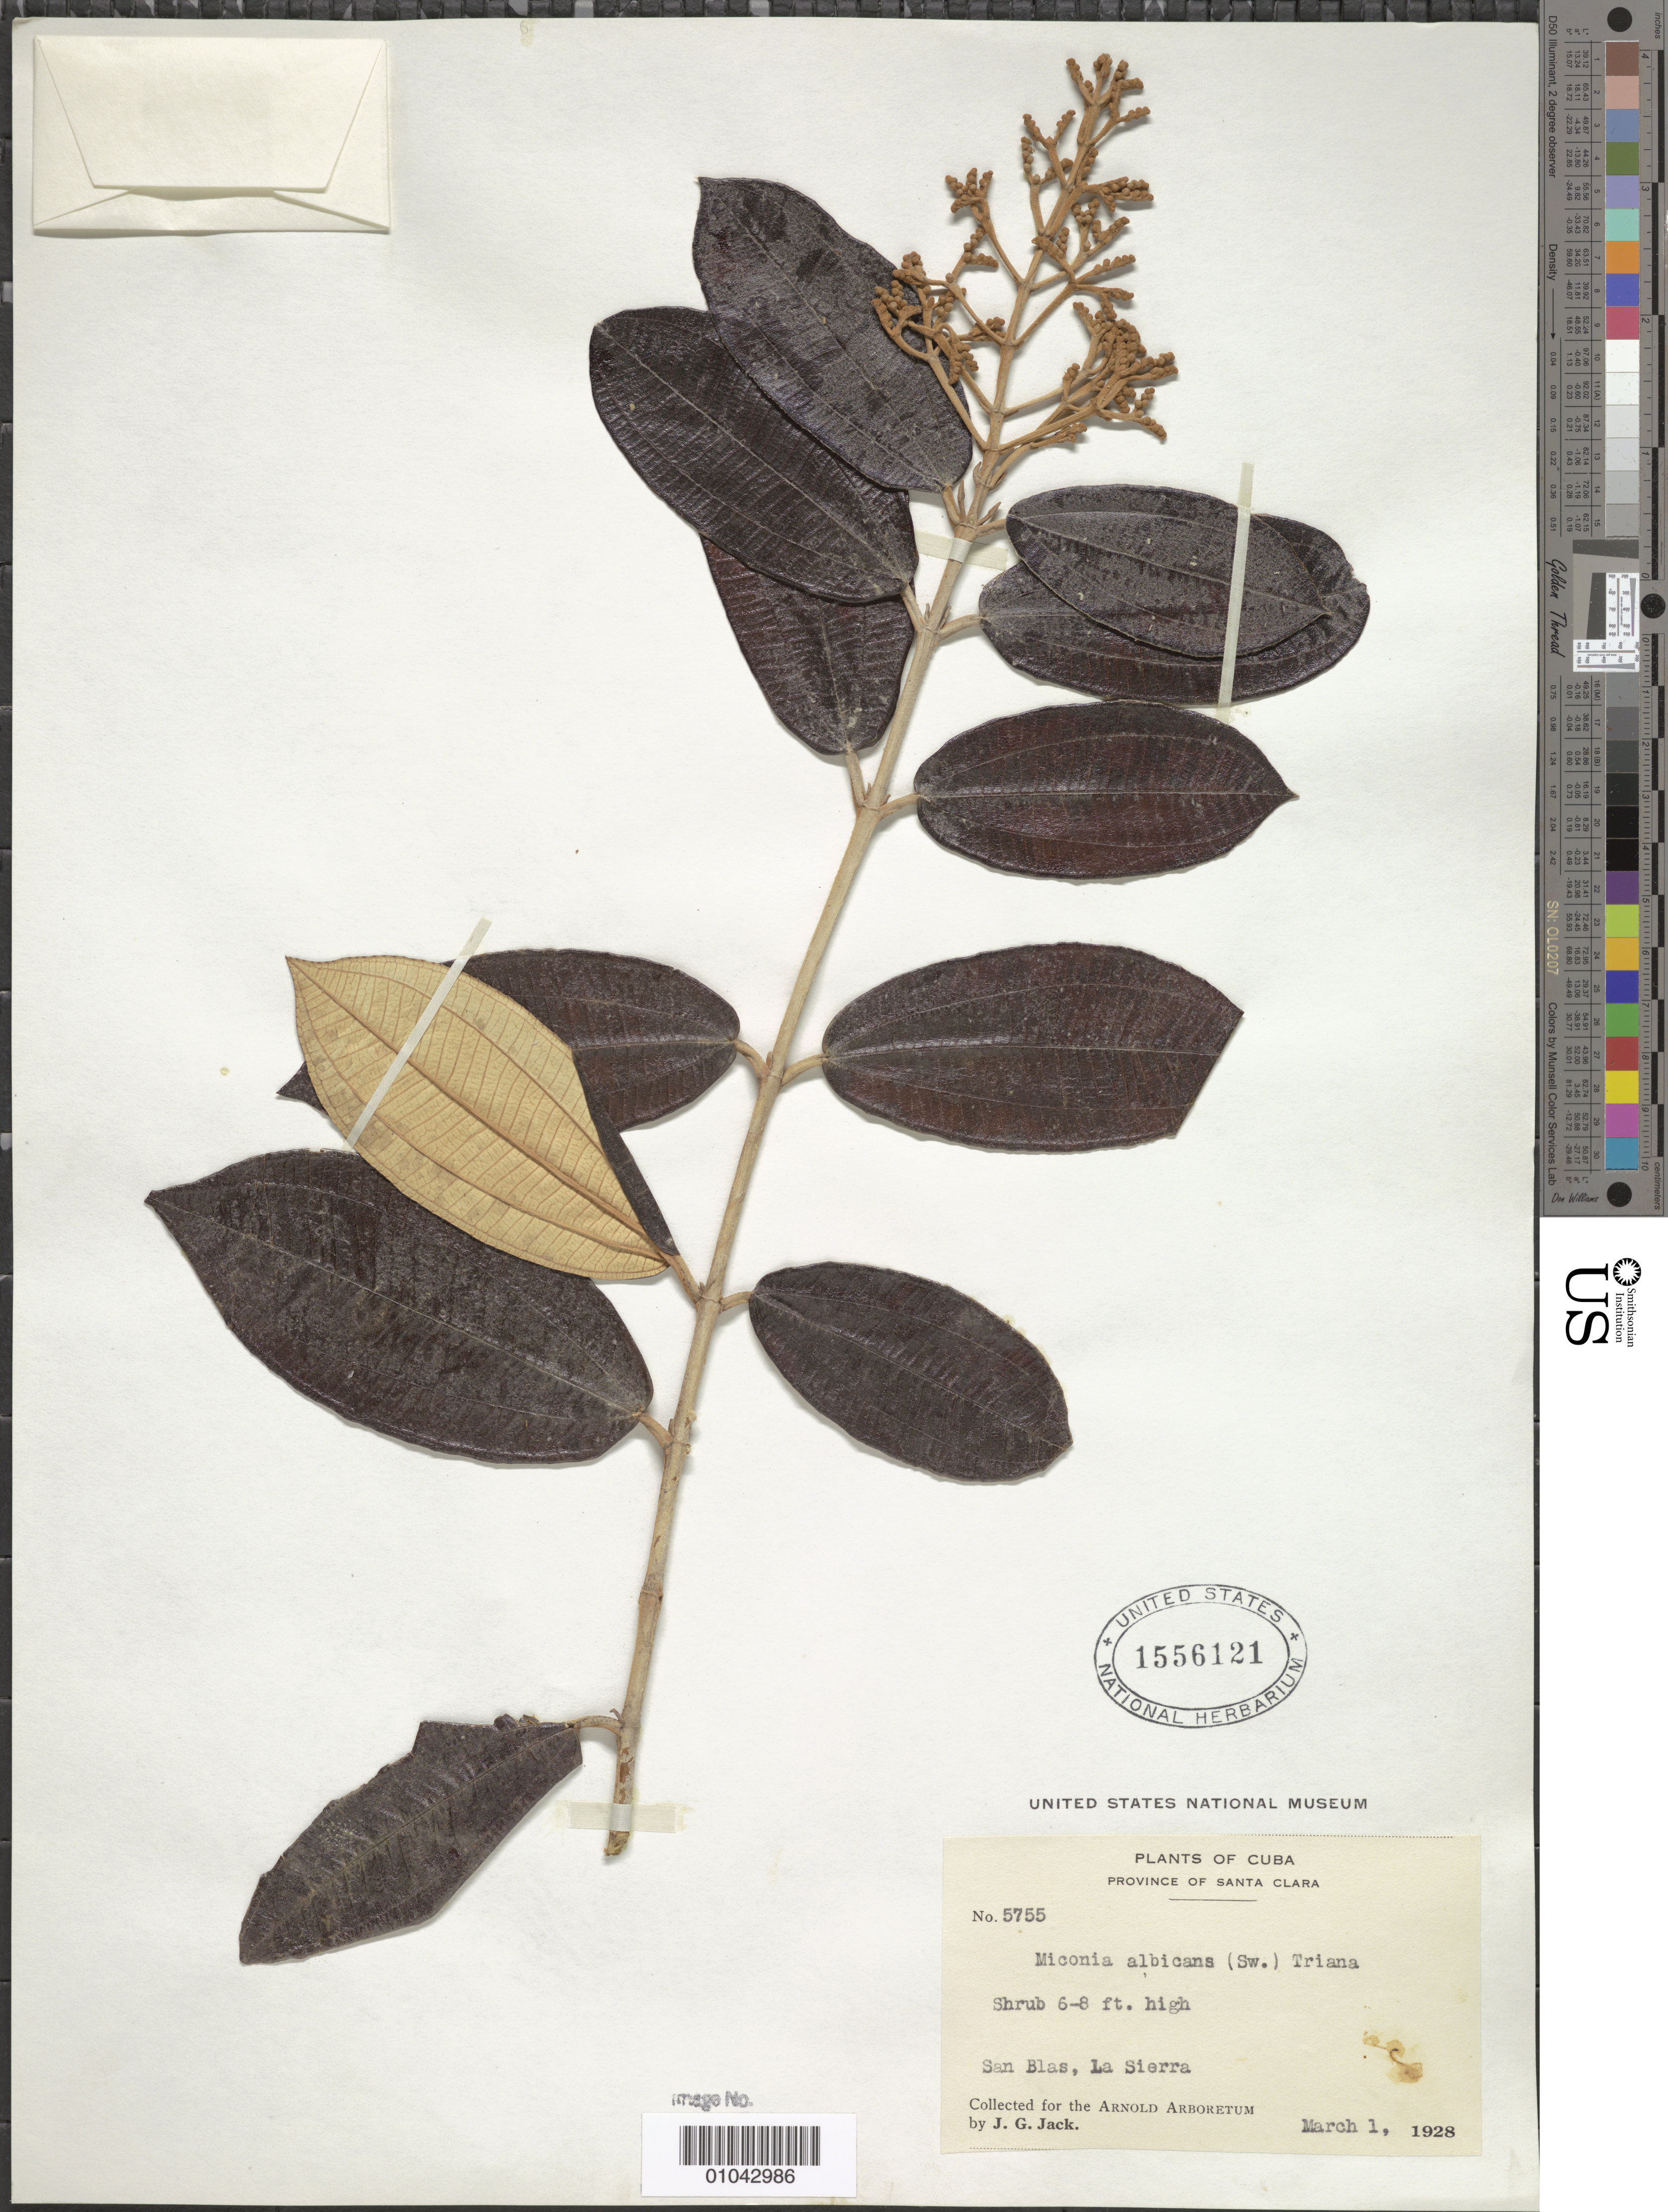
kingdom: Plantae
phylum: Tracheophyta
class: Magnoliopsida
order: Myrtales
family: Melastomataceae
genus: Miconia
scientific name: Miconia albicans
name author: (Sw.) Triana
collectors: J. G. Jack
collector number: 5755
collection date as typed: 01 Mar 1928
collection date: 1928-03-01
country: Cuba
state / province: Santa Clara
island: Cuba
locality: San Blas, La Sierra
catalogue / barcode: US 1556121